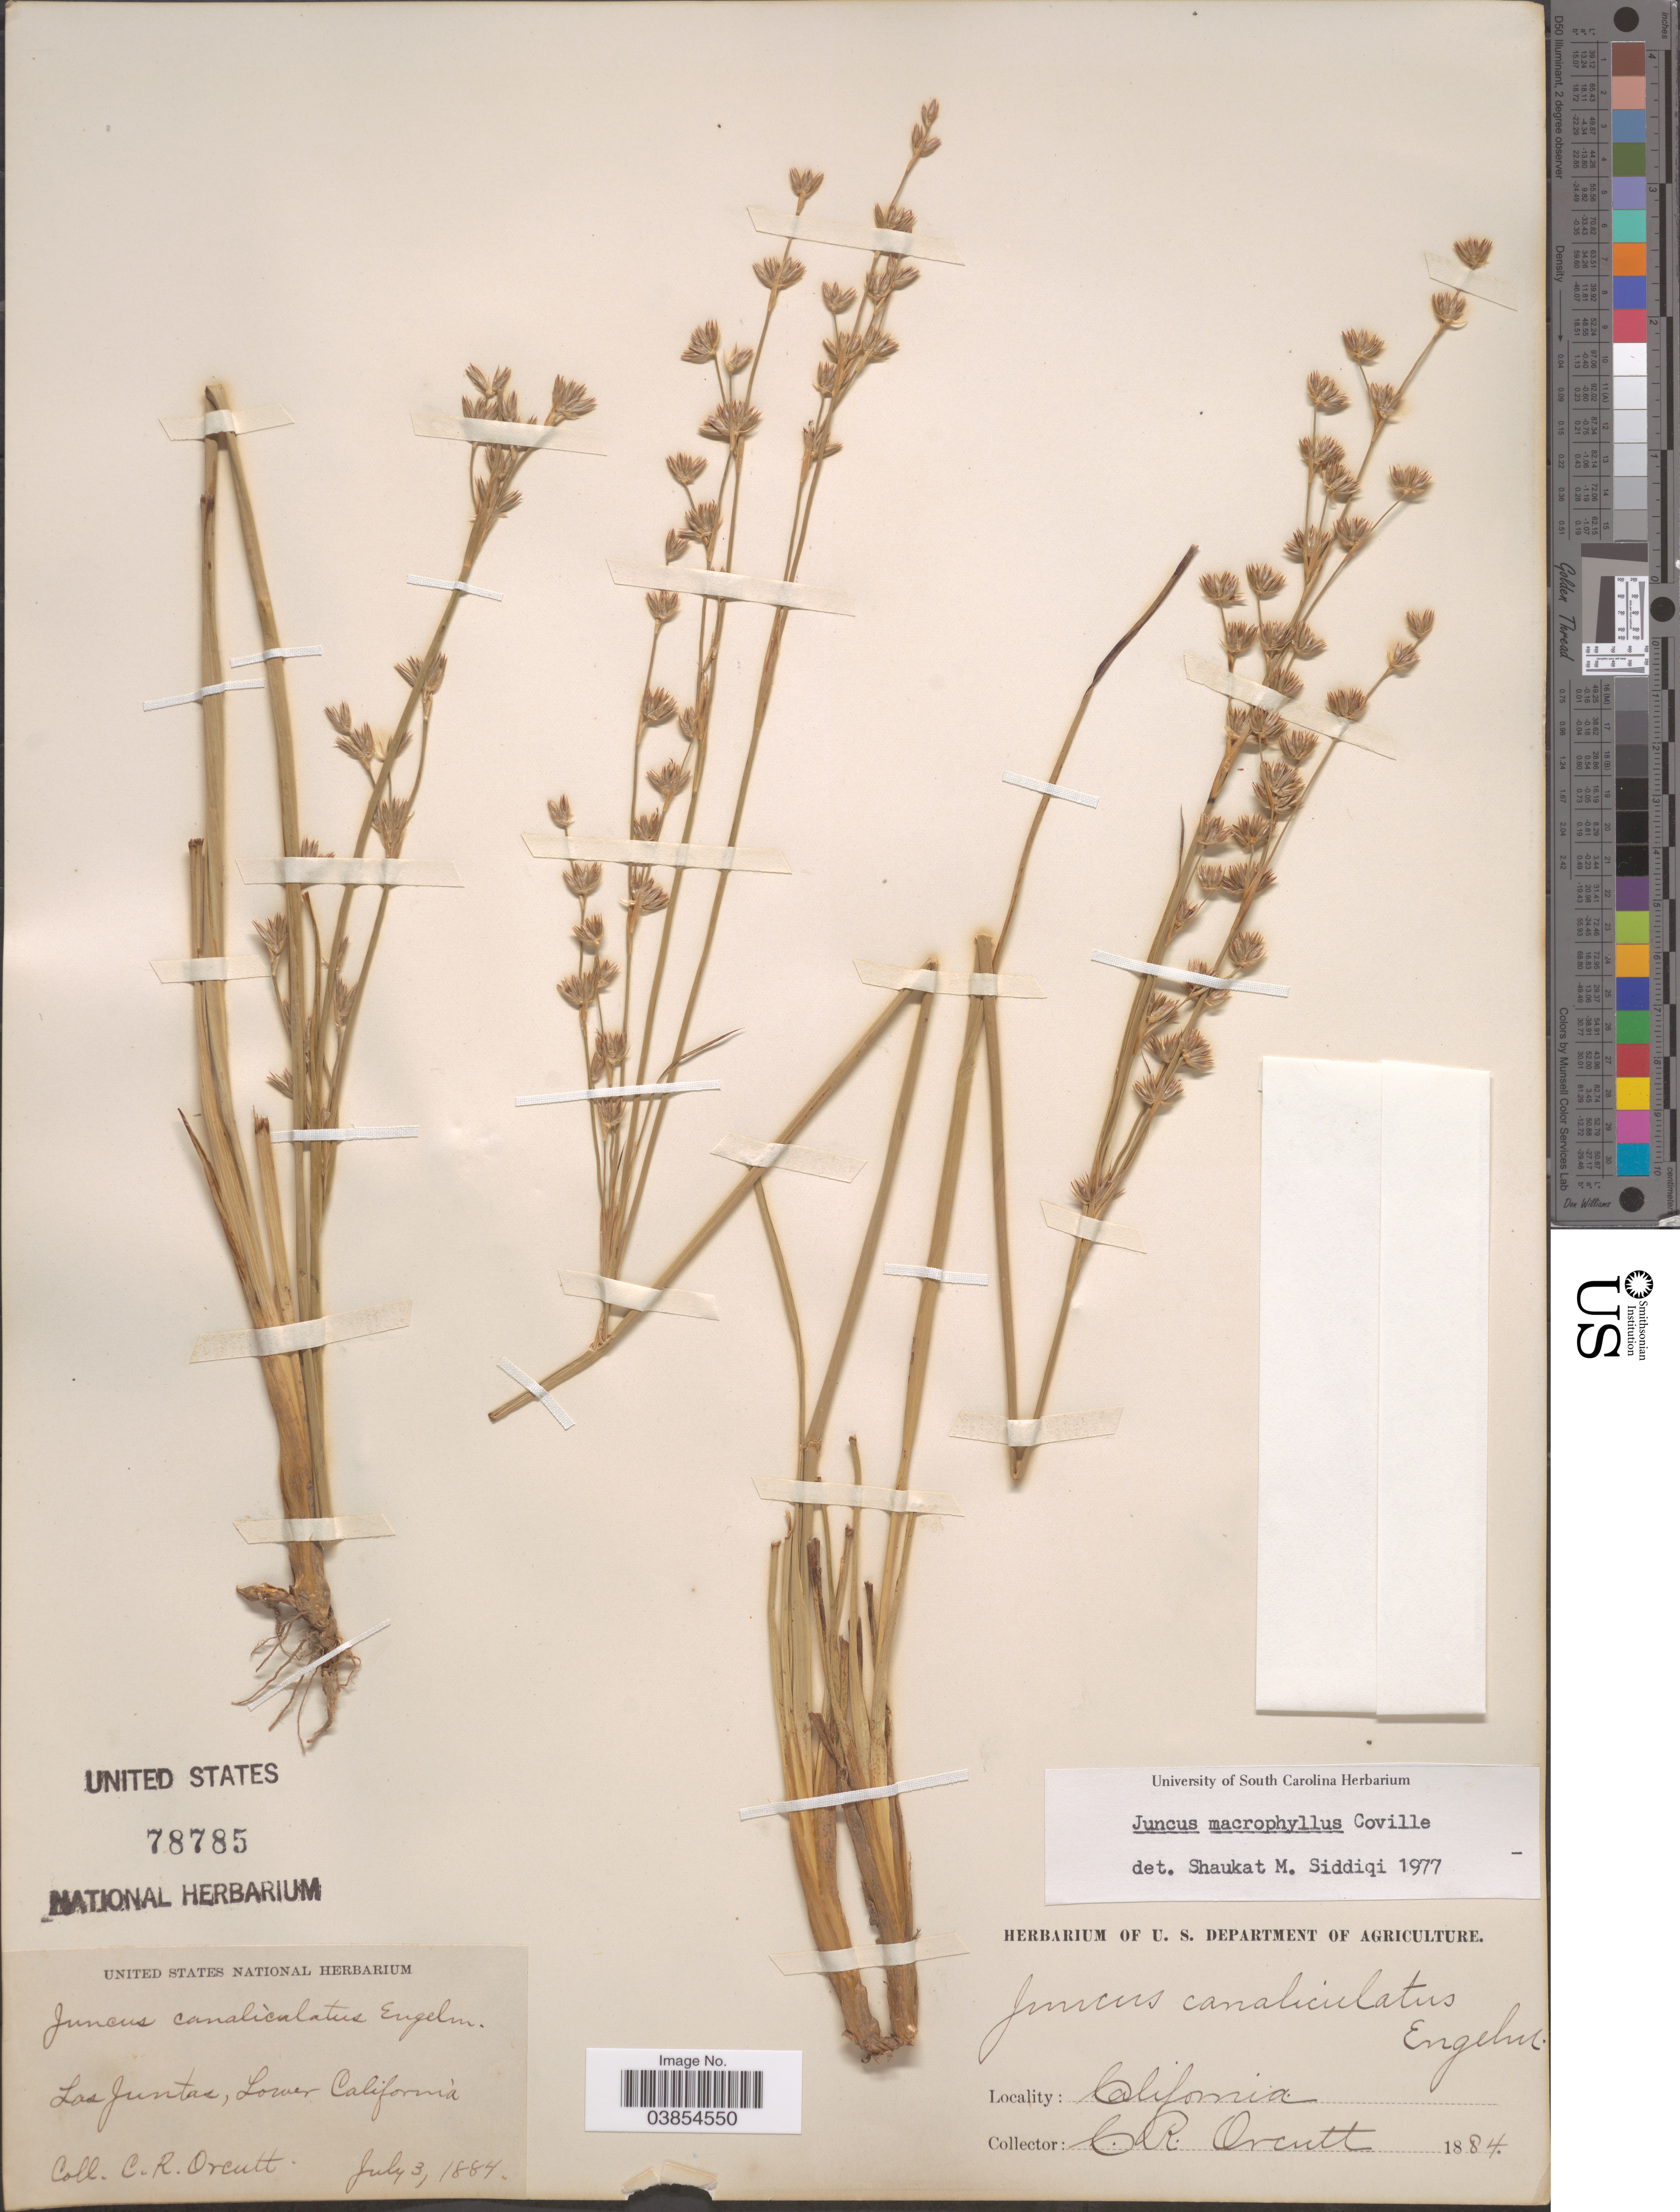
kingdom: Plantae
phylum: Tracheophyta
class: Liliopsida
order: Poales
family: Juncaceae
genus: Juncus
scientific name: Juncus macrophyllus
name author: Coville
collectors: C. R. Orcutt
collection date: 1884-07-03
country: United States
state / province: California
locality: Las Juntas, Lower California.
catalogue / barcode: US 78785